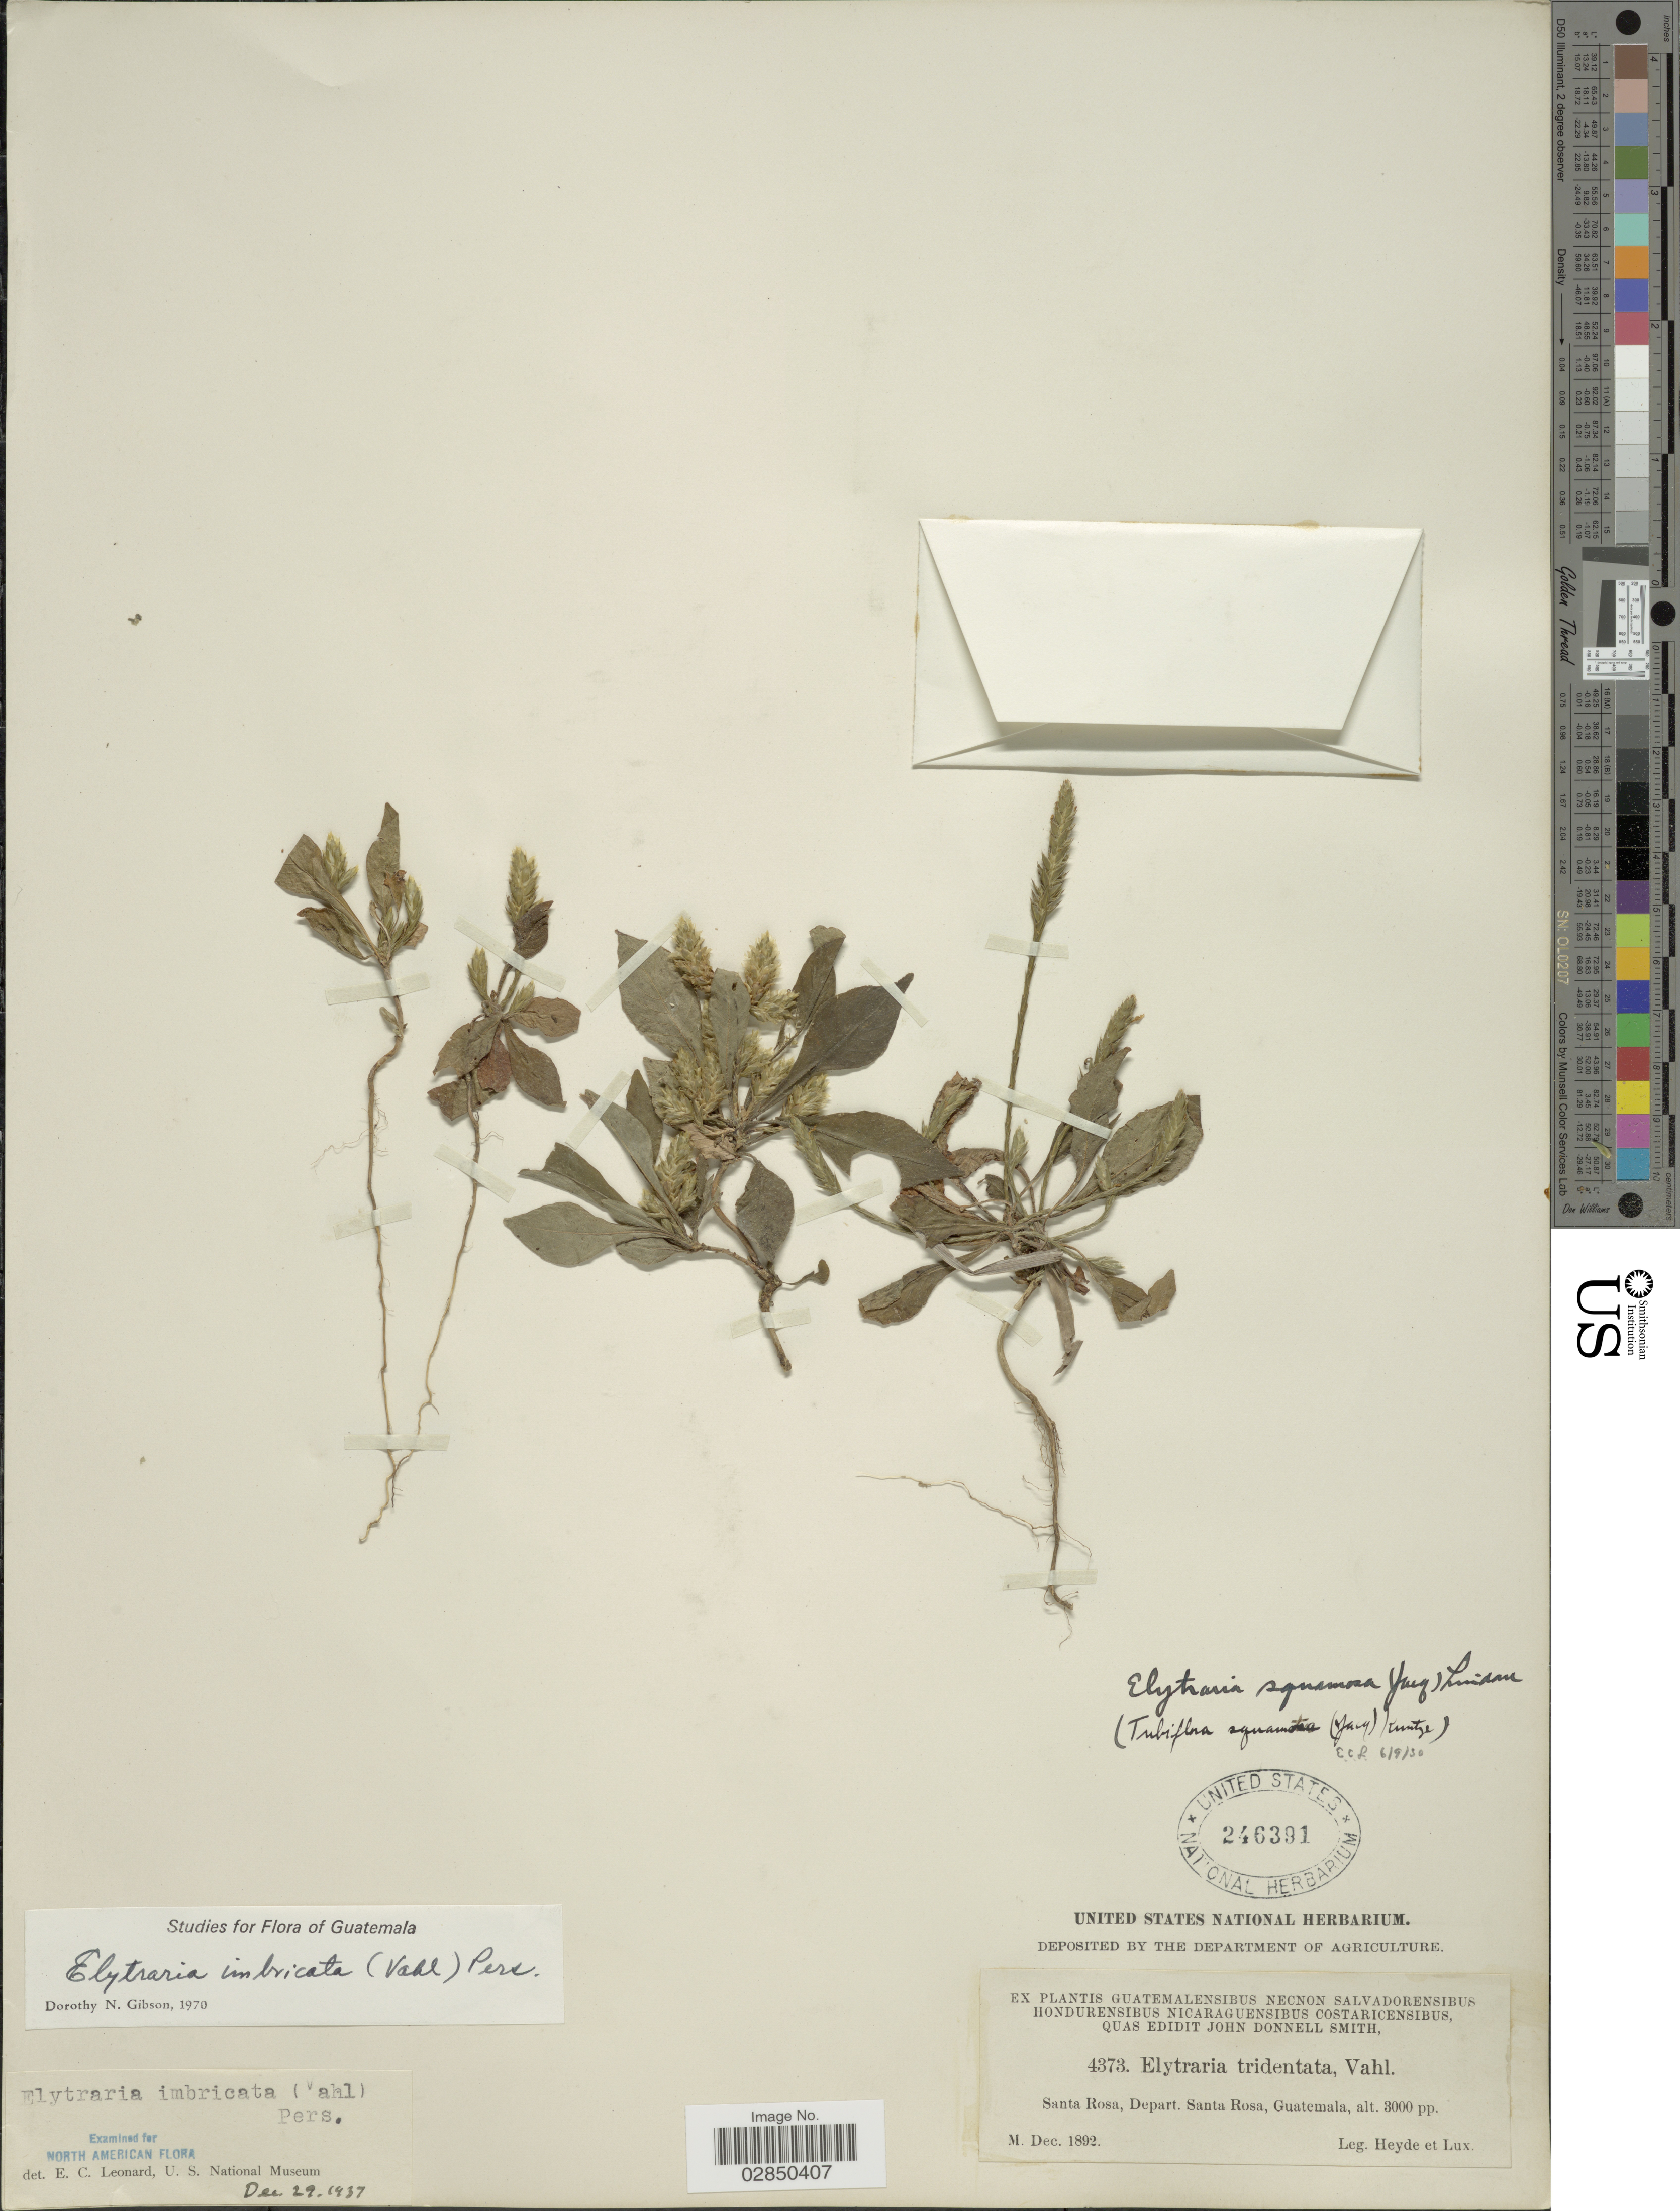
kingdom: Plantae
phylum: Tracheophyta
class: Magnoliopsida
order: Lamiales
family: Acanthaceae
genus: Elytraria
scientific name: Elytraria imbricata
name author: (Vahl) Pers.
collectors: Heyde & Lux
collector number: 4373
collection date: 1892-12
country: Guatemala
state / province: Santa Rosa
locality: Depart. Santa Rosa.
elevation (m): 914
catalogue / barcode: US 246391